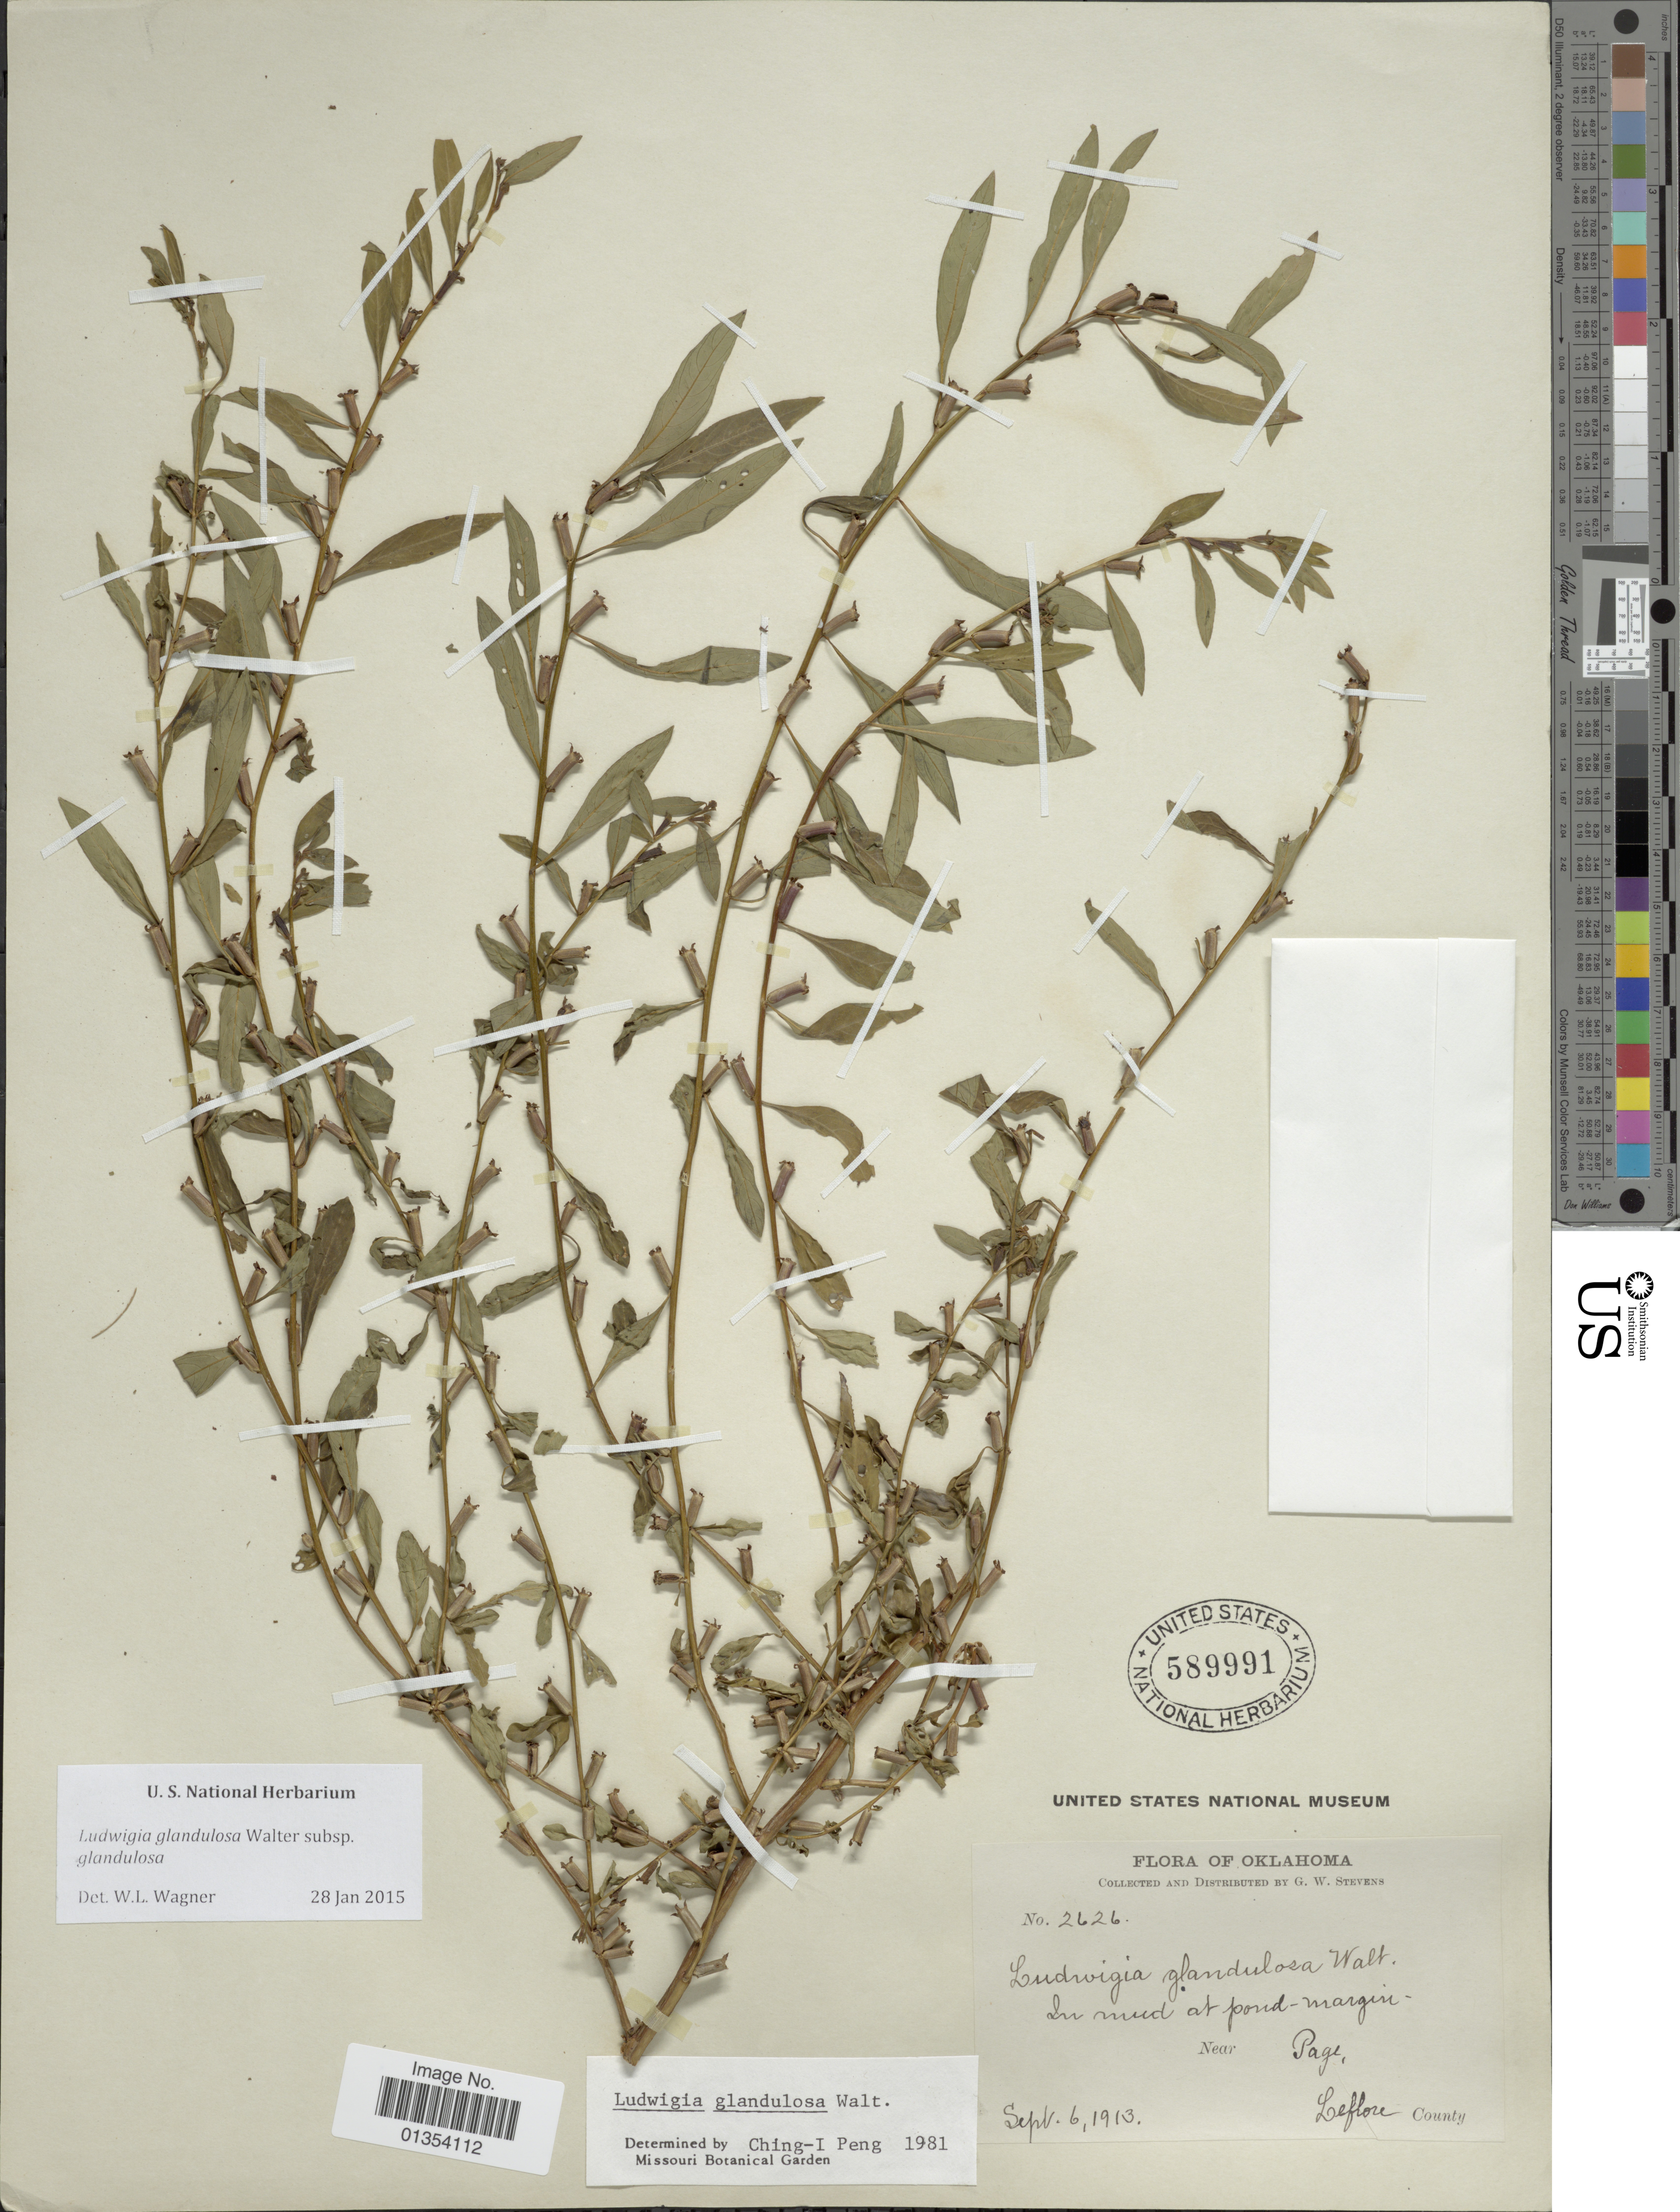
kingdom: Plantae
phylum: Tracheophyta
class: Magnoliopsida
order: Myrtales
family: Onagraceae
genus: Ludwigia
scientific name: Ludwigia glandulosa subsp. glandulosa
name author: Walter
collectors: G. W. Stevens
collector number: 2626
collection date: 1913-09-06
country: United States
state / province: Oklahoma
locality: Near Page, Leflore County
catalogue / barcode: US 589991